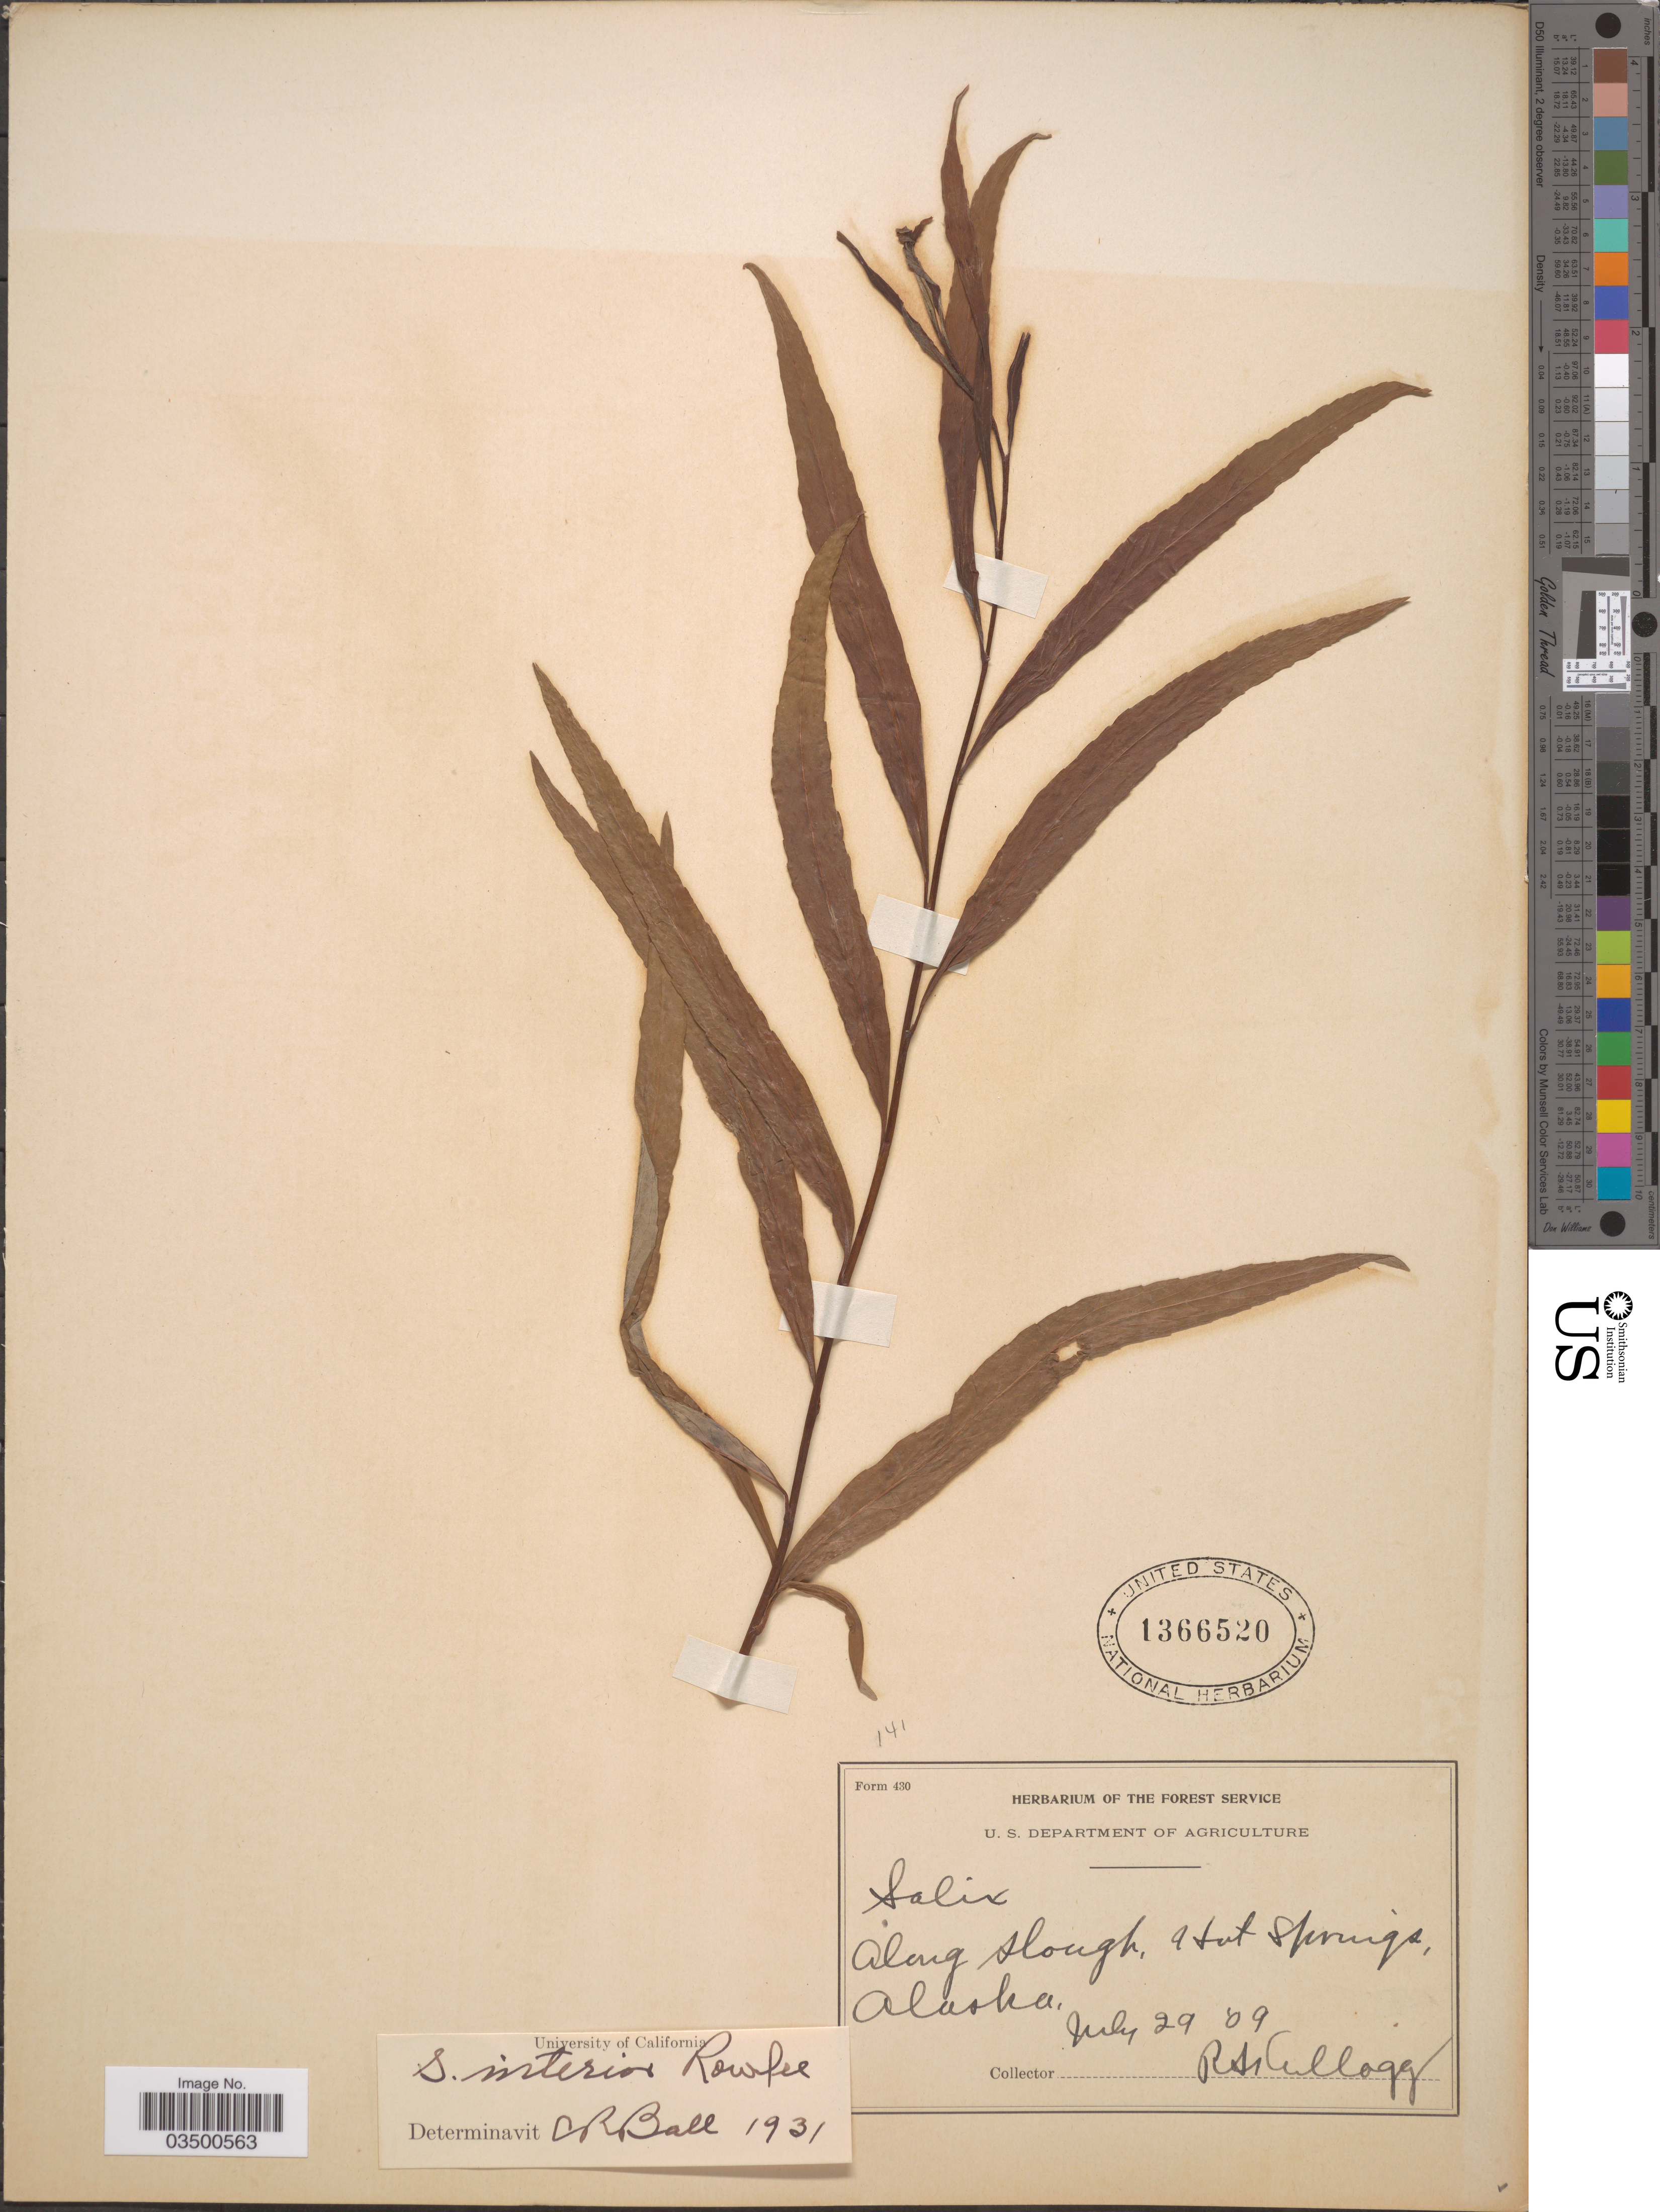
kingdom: Plantae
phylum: Tracheophyta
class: Magnoliopsida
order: Malpighiales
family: Salicaceae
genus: Salix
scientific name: Salix interior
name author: Rowlee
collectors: R. Kellogg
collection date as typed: Transcribed d/m/y: 29/7/9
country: United States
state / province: Alaska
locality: Along slough, Hot Springs.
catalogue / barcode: US 1366520